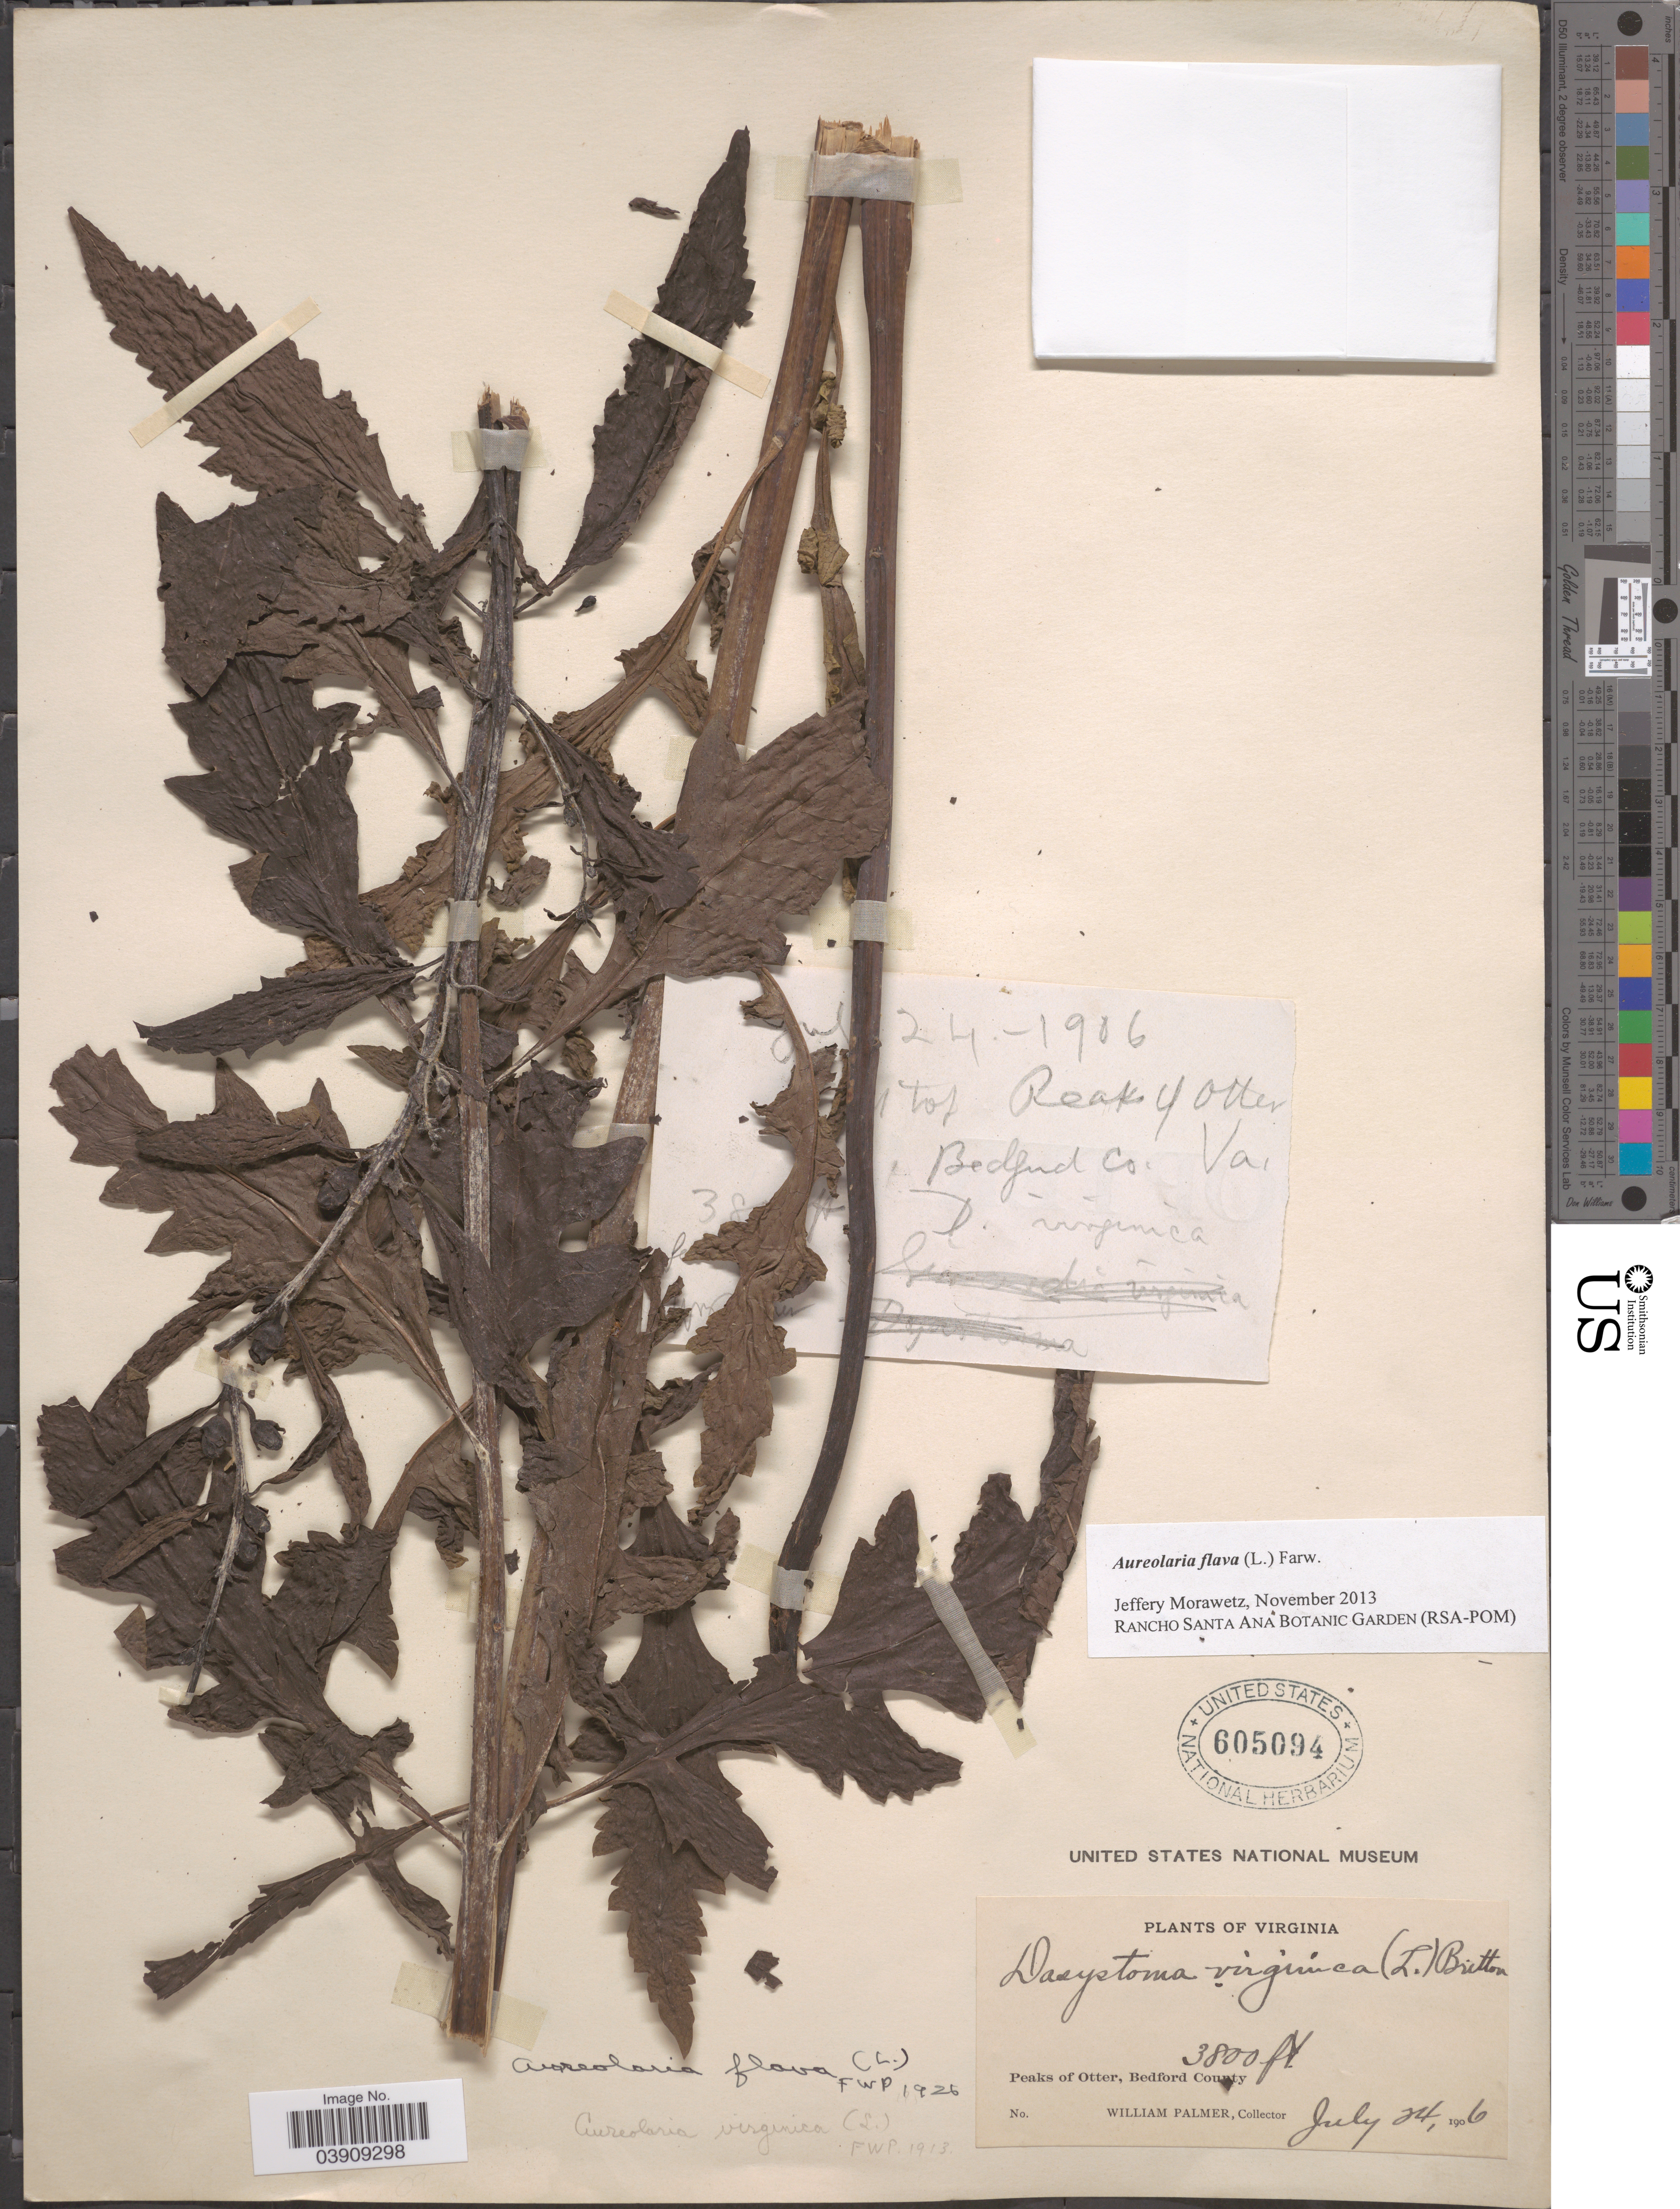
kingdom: Plantae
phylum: Tracheophyta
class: Magnoliopsida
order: Lamiales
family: Orobanchaceae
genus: Aureolaria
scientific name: Aureolaria flava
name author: (L.) Farw.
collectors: W. Palmer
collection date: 1906-07-24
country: United States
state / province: Virginia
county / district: Bedford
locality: Peaks of Otter, Bedford County.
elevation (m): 1158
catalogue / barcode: US 605094